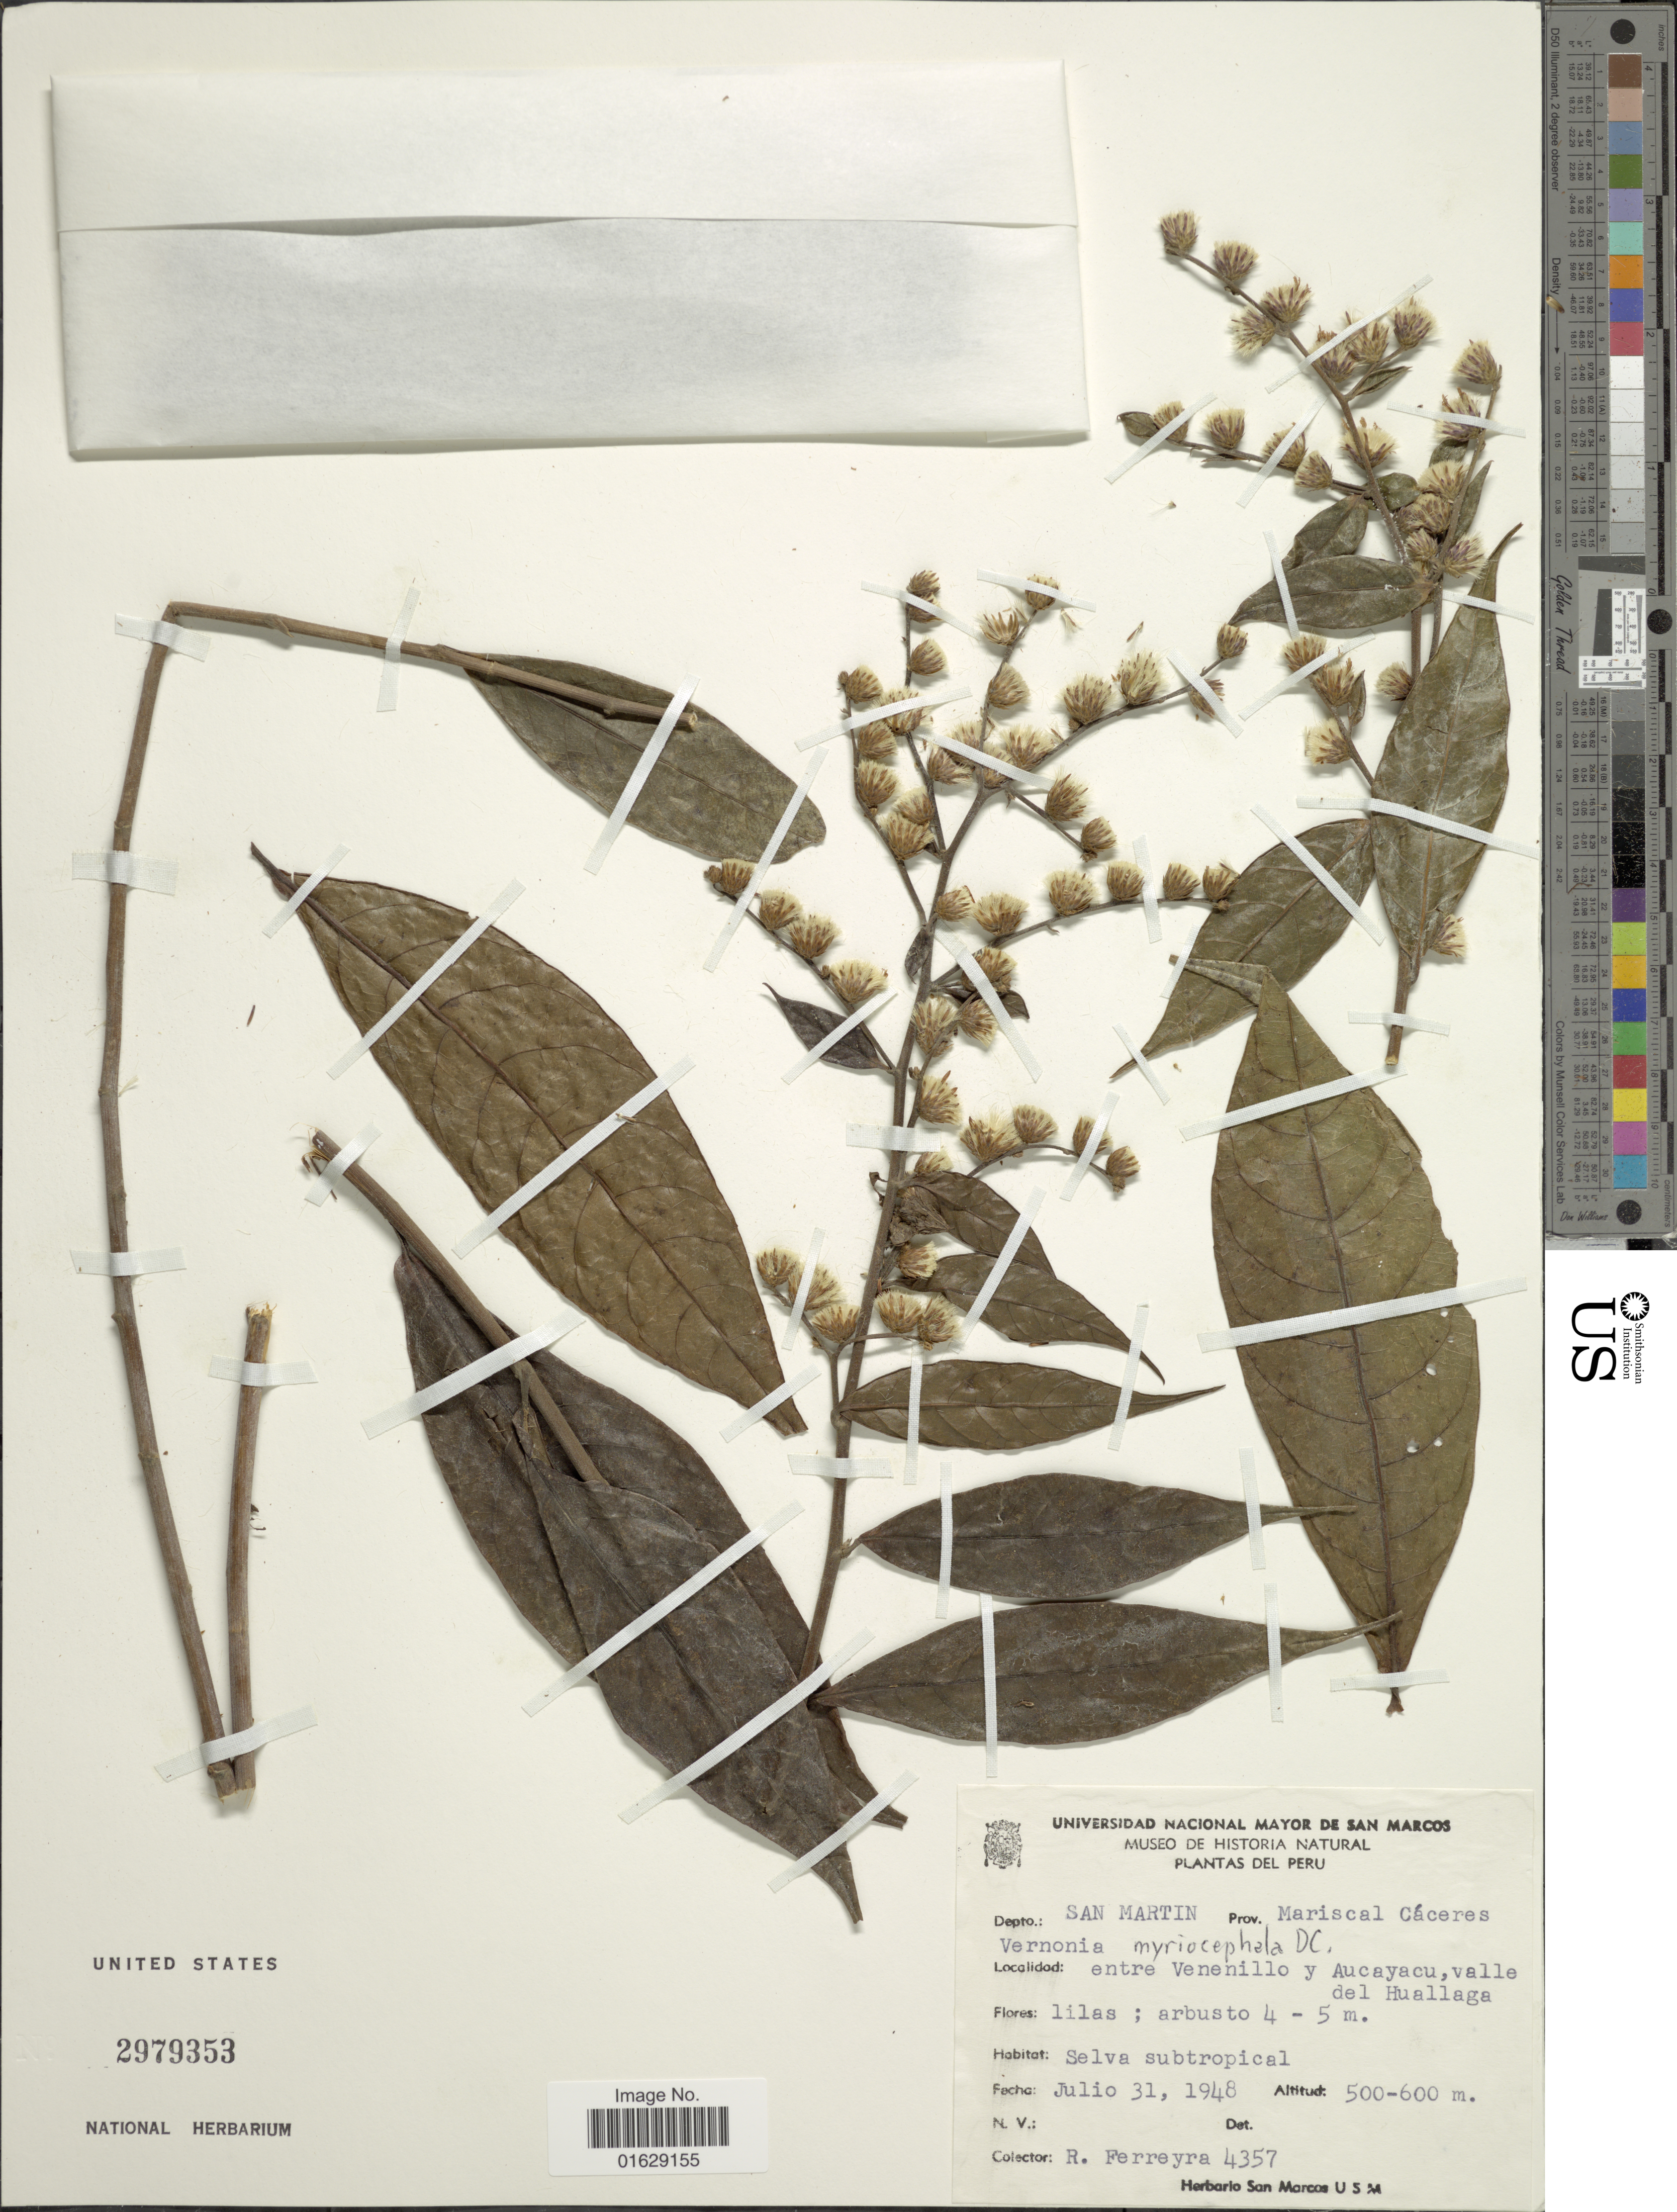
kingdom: Plantae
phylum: Tracheophyta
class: Magnoliopsida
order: Asterales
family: Asteraceae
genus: Lepidaploa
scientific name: Lepidaploa myriocephala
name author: (DC.) H. Rob.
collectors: R. A. Ferreyra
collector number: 4357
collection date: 1948-07-31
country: Peru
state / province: San Martín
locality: Depto. San Martin, Prov. Mariscal Caceras, entre Venenillo y Aucayacu, Valle del Huallaga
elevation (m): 500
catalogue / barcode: US 2979353